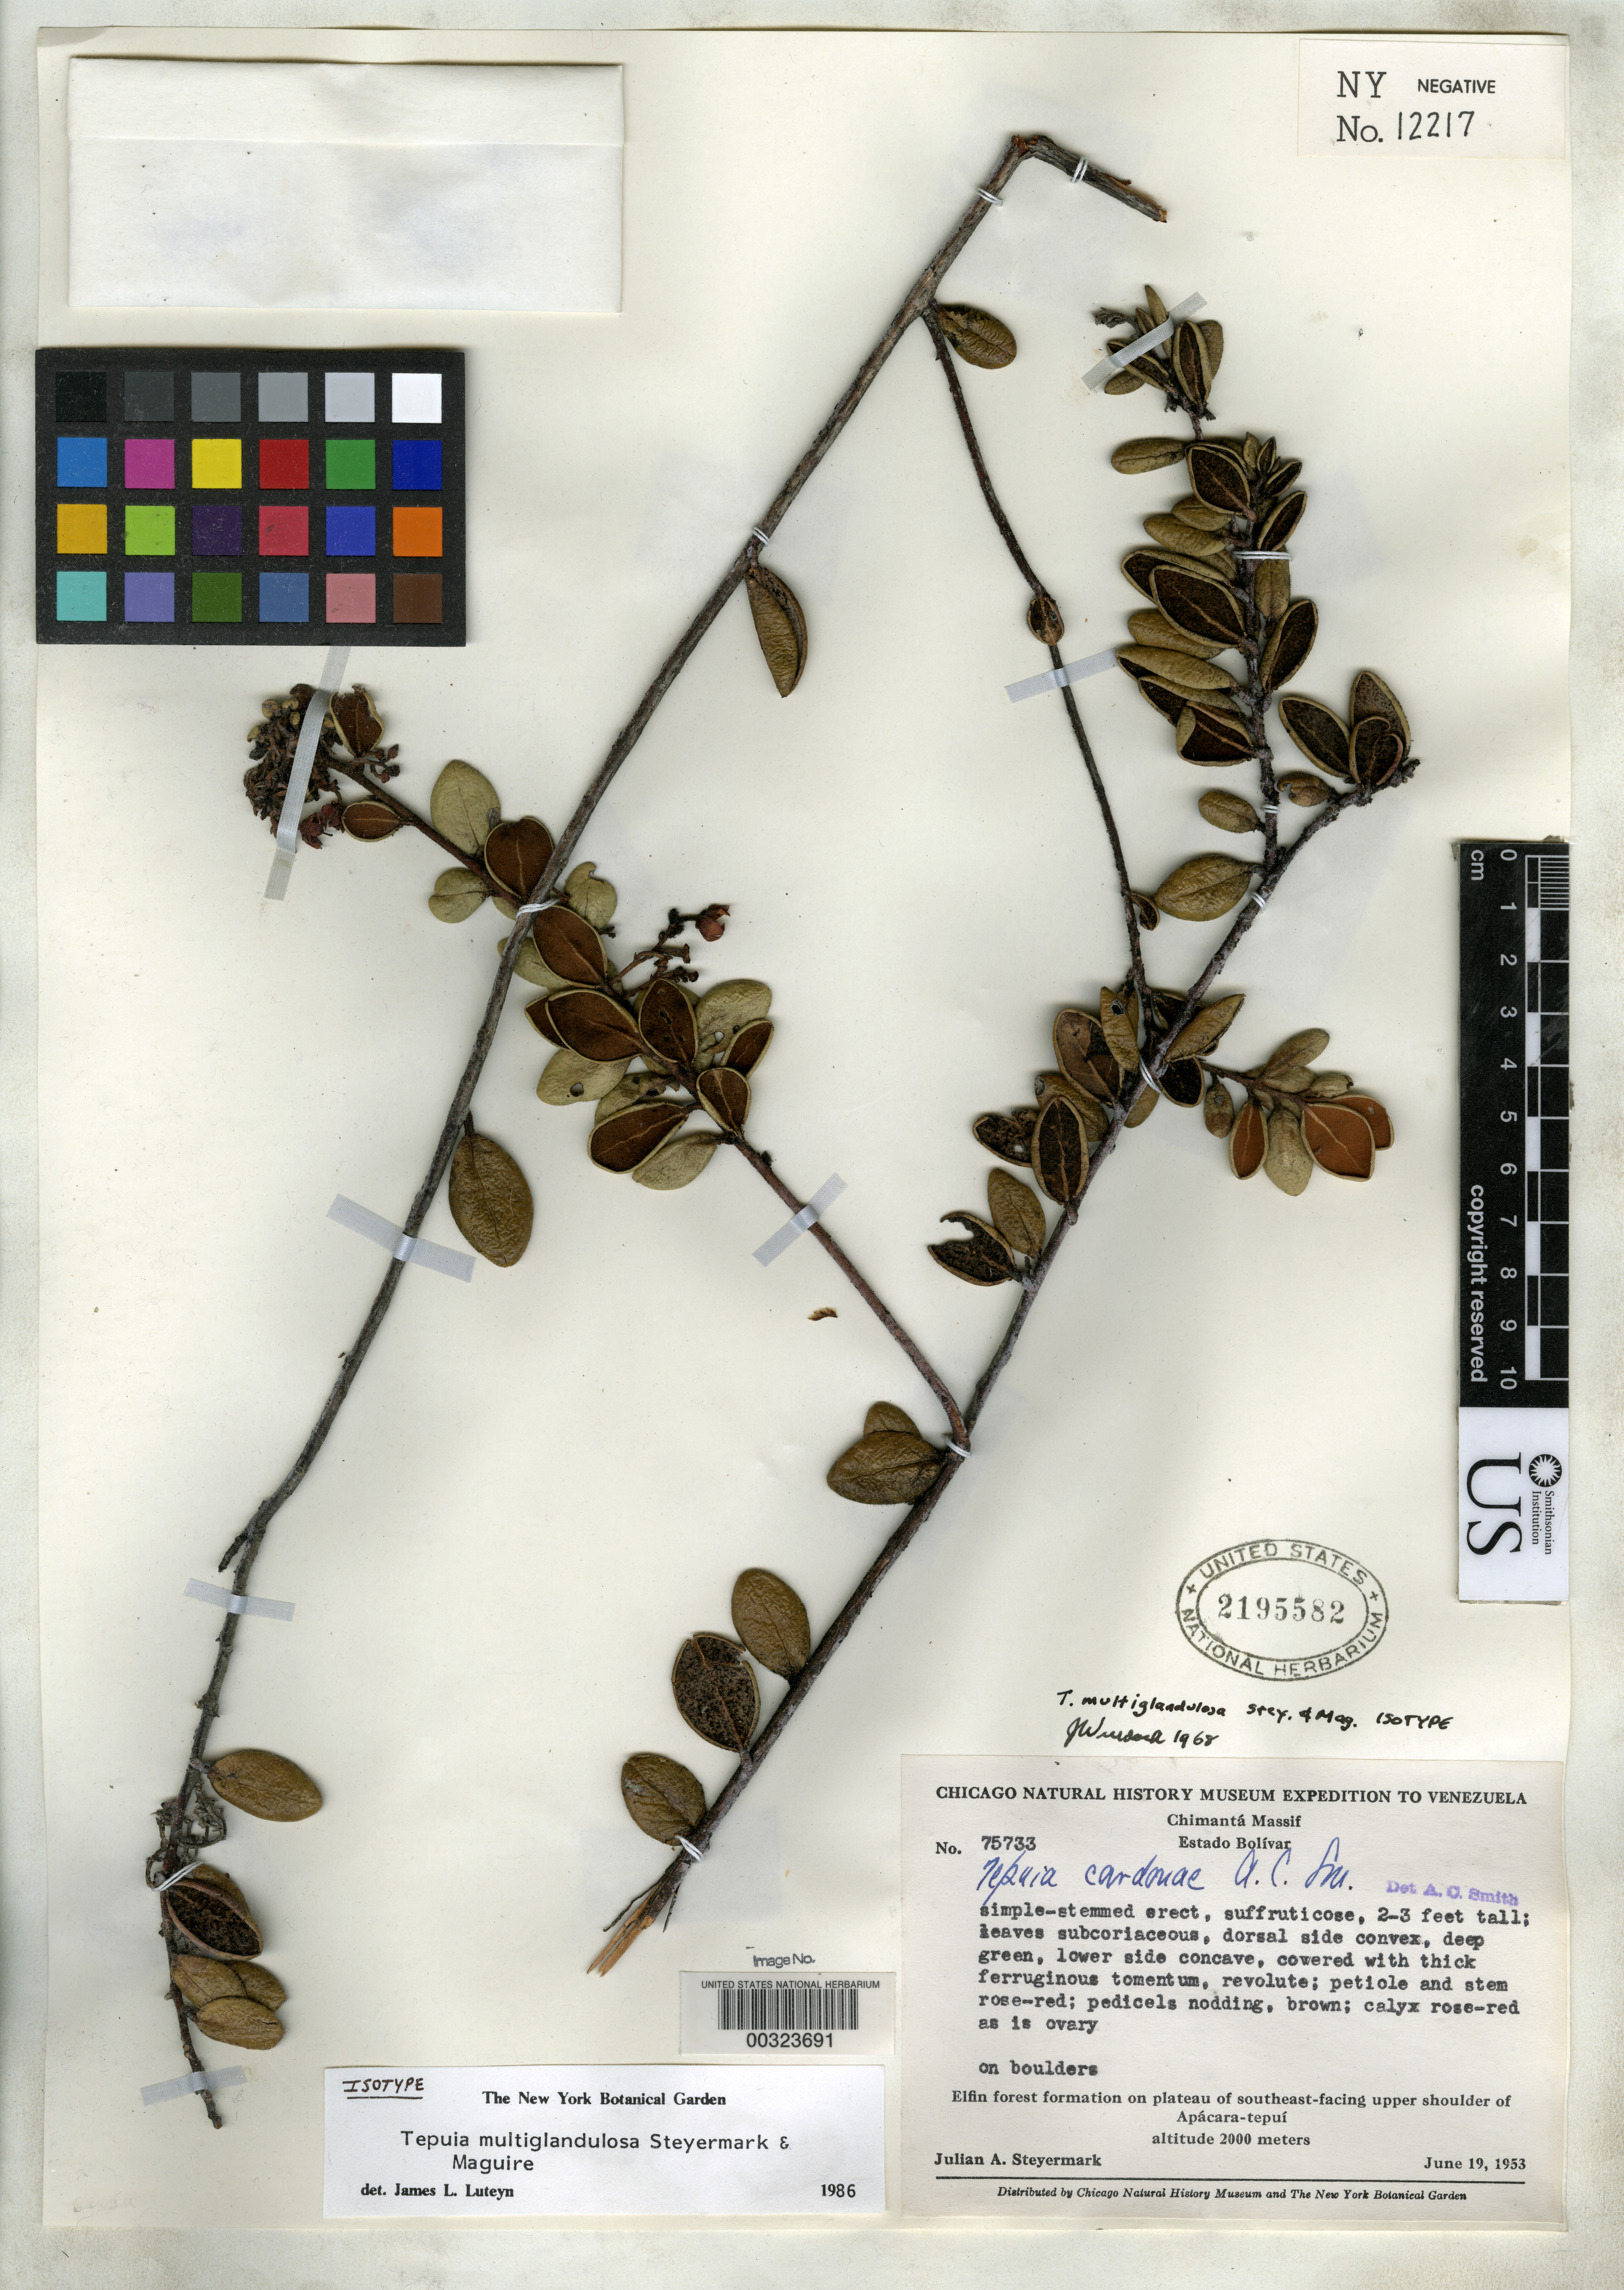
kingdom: Plantae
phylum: Tracheophyta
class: Magnoliopsida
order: Ericales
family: Ericaceae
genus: Tepuia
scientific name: Tepuia multiglandulosa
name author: Steyerm. & Maguire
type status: Isotype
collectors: J. Steyermark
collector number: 75733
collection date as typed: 19 Jun 1953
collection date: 1953-06-19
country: Venezuela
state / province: Bolivar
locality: Macizo de Chimanta, Apacar-tepui.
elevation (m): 2000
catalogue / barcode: US 2195582